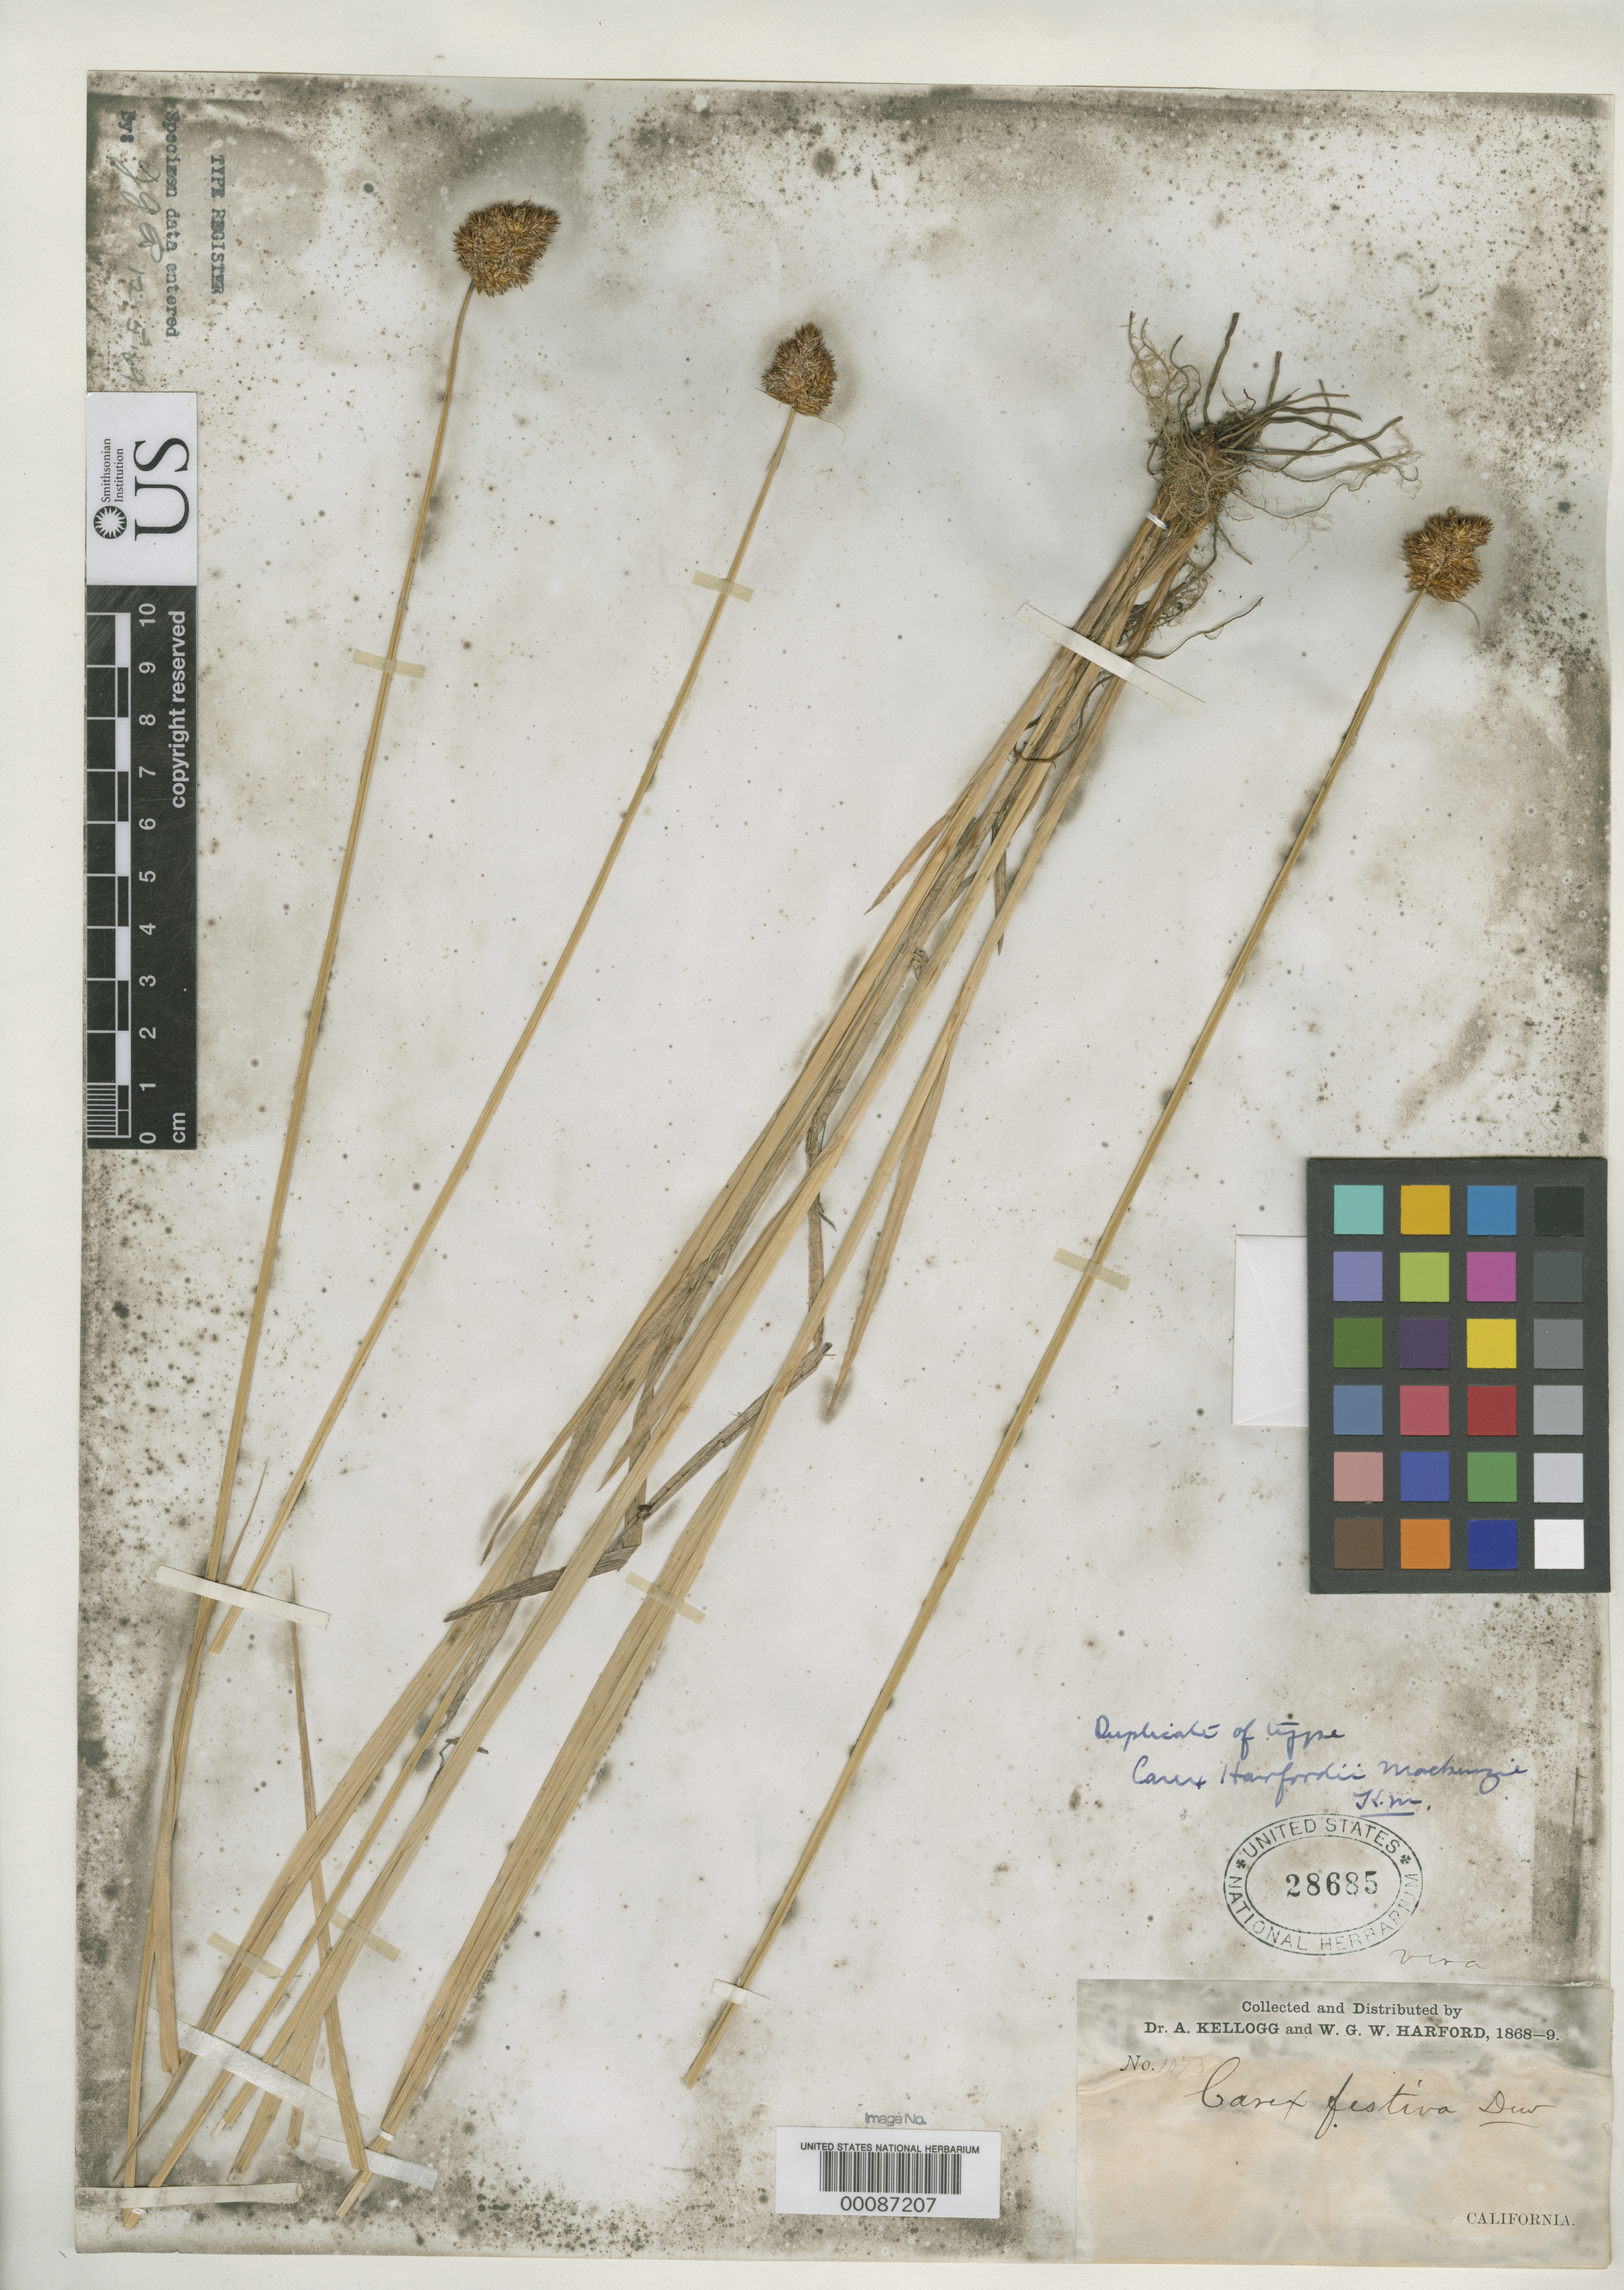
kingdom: Plantae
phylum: Tracheophyta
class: Liliopsida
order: Poales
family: Cyperaceae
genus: Carex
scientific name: Carex harfordii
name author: Mack.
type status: Isotype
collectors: A. Kellogg & W. G. W. Harford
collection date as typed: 1868 to -- --- 1869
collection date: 1868/1869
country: United States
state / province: California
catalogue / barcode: US 28685